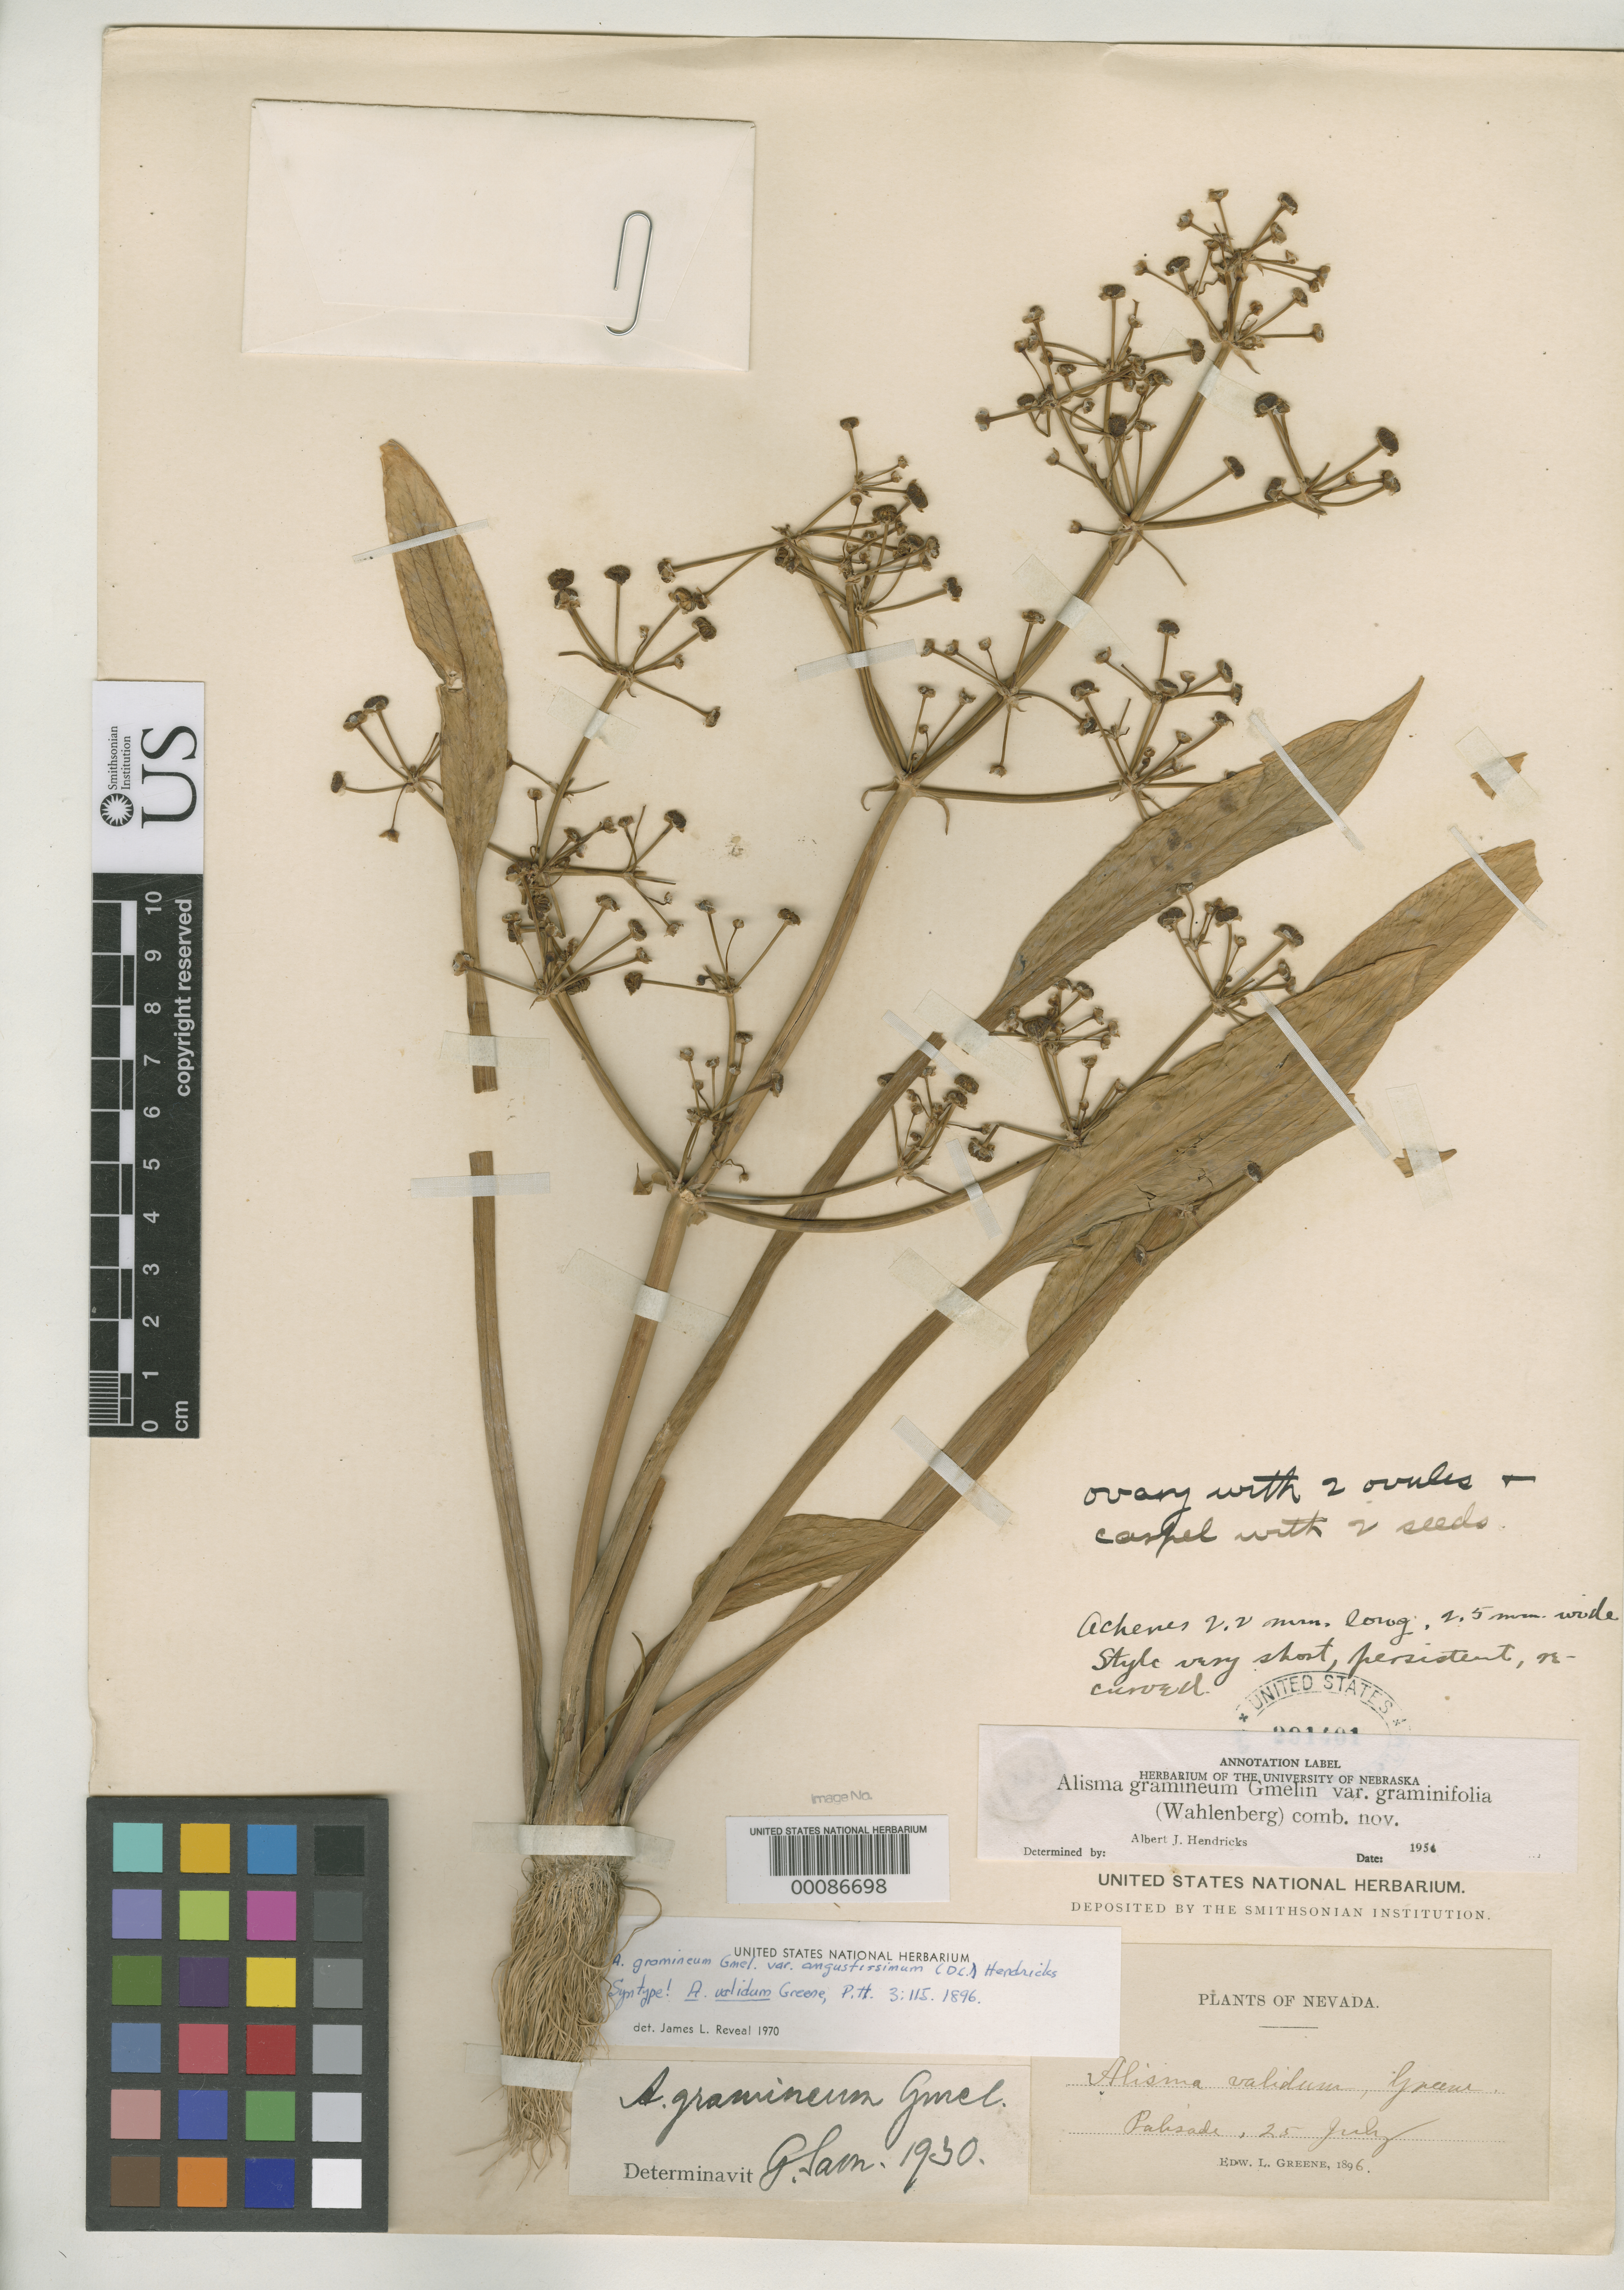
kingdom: Plantae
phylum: Tracheophyta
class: Liliopsida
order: Alismatales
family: Alismataceae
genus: Alisma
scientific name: Alisma validum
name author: Greene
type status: Isolectotype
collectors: E. L. Greene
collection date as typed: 25 Jul 1896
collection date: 1896-07-25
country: United States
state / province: Nevada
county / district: Elko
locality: Palisade.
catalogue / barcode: US 291401